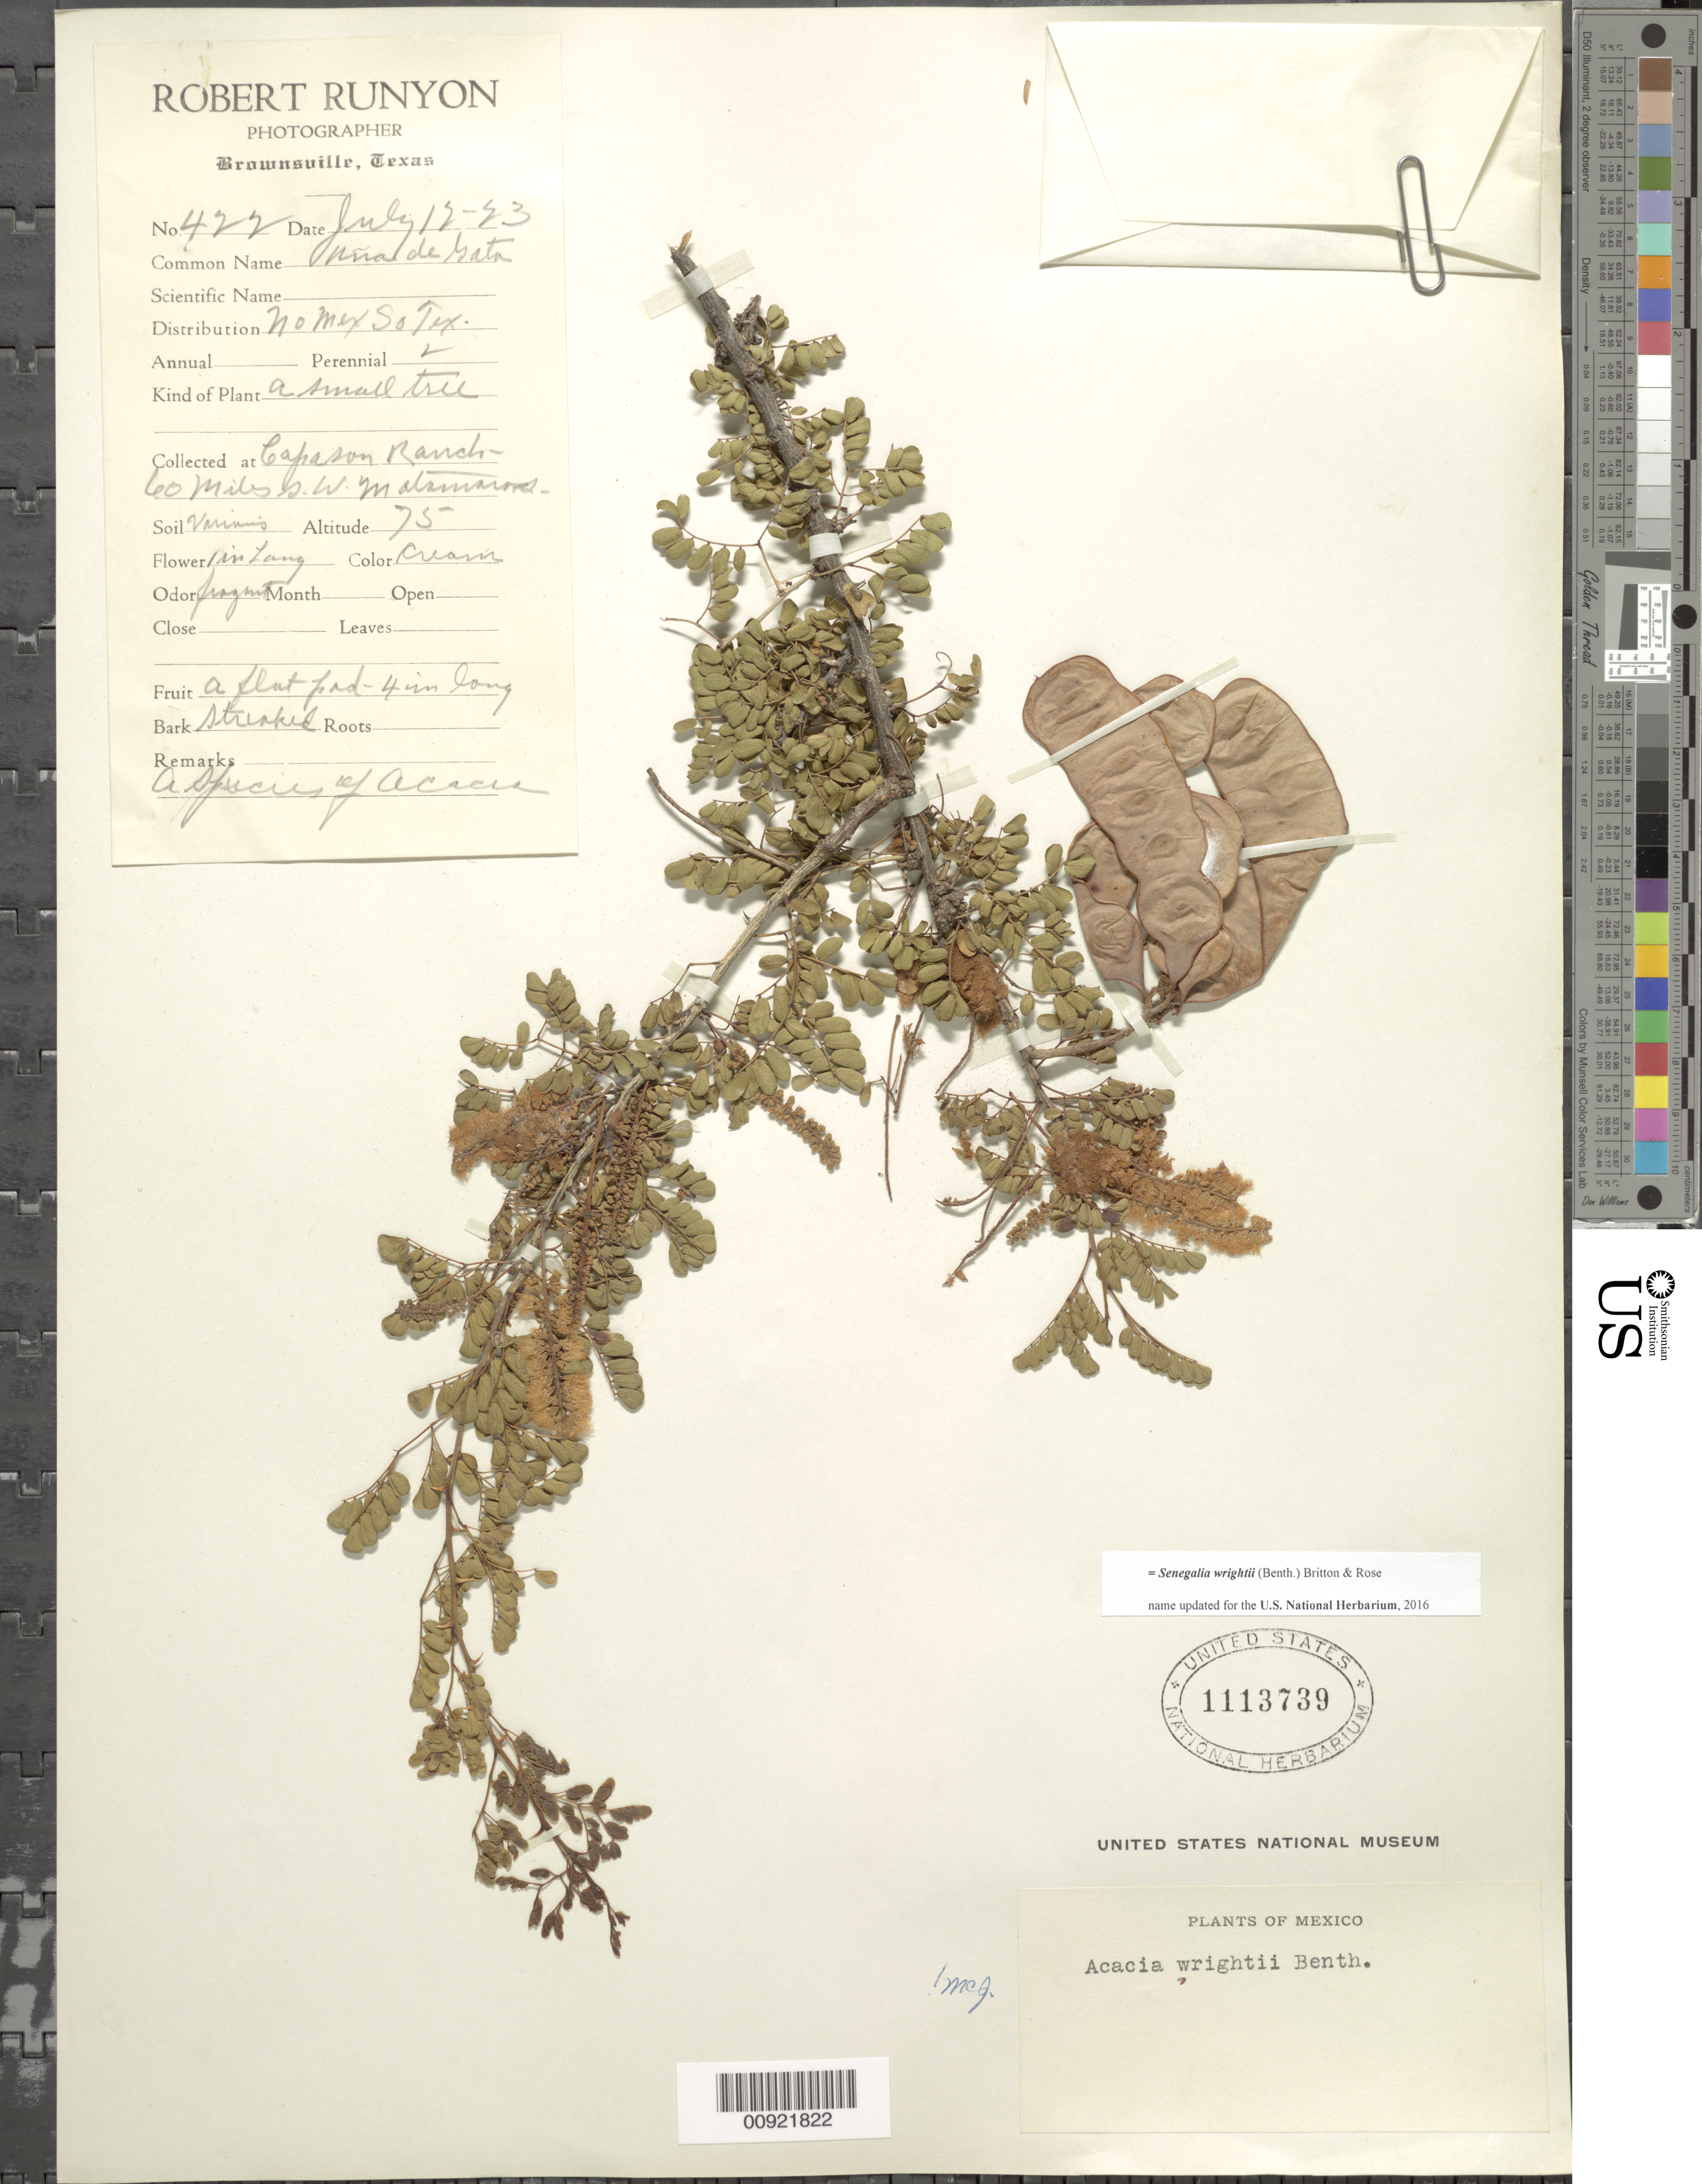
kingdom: Plantae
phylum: Tracheophyta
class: Magnoliopsida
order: Fabales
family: Fabaceae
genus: Senegalia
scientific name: Senegalia wrightii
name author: (Benth.) Britton & Rose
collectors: R. Runyon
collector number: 422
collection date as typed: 12 Jul 1923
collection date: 1923-07-12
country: Mexico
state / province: Tamaulipas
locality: Capason Ranch - 60 miles SW Matamoros.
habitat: Soil various.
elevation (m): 23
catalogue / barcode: US 1113739